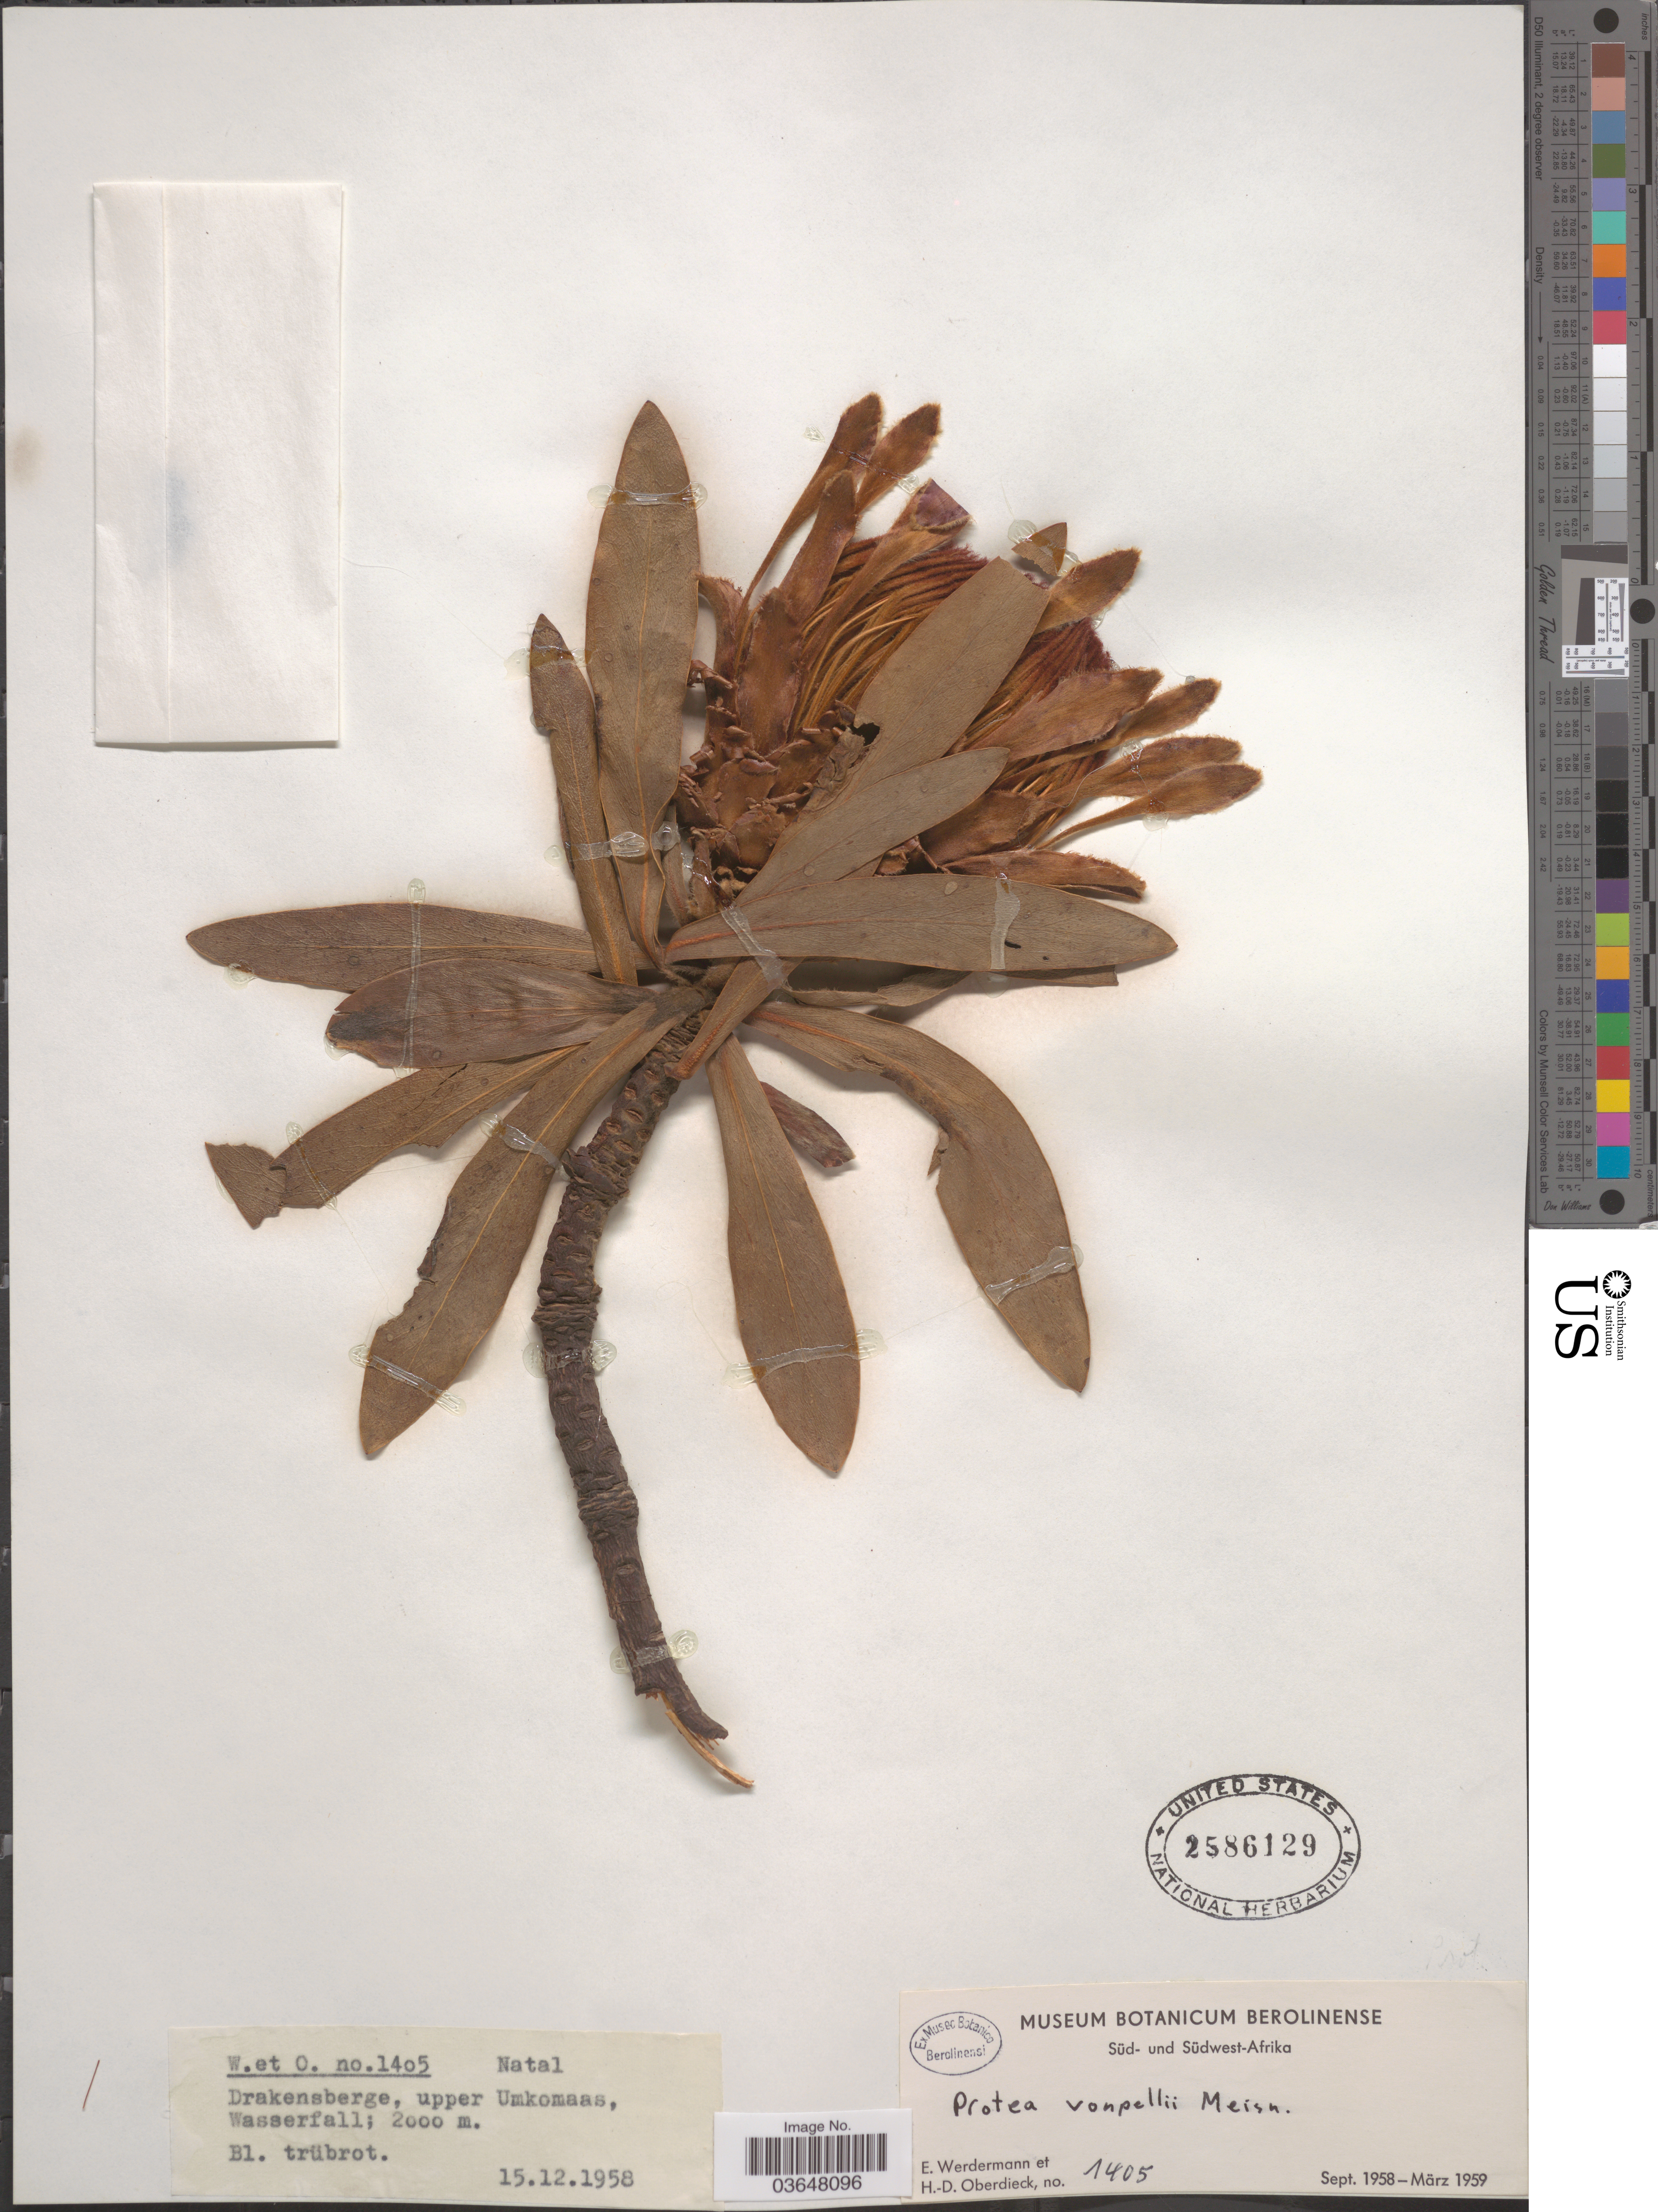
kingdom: Plantae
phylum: Tracheophyta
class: Magnoliopsida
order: Proteales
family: Proteaceae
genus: Protea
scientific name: Protea vonpellii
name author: Meisn.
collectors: E. Werdermann & H. Oberdieck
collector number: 1405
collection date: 1958-12-15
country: South Africa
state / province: KwaZulu-Natal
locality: Natal. Drakensberge, upper Umkomaas, Wasserfall.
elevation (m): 2000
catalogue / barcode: US 2586129